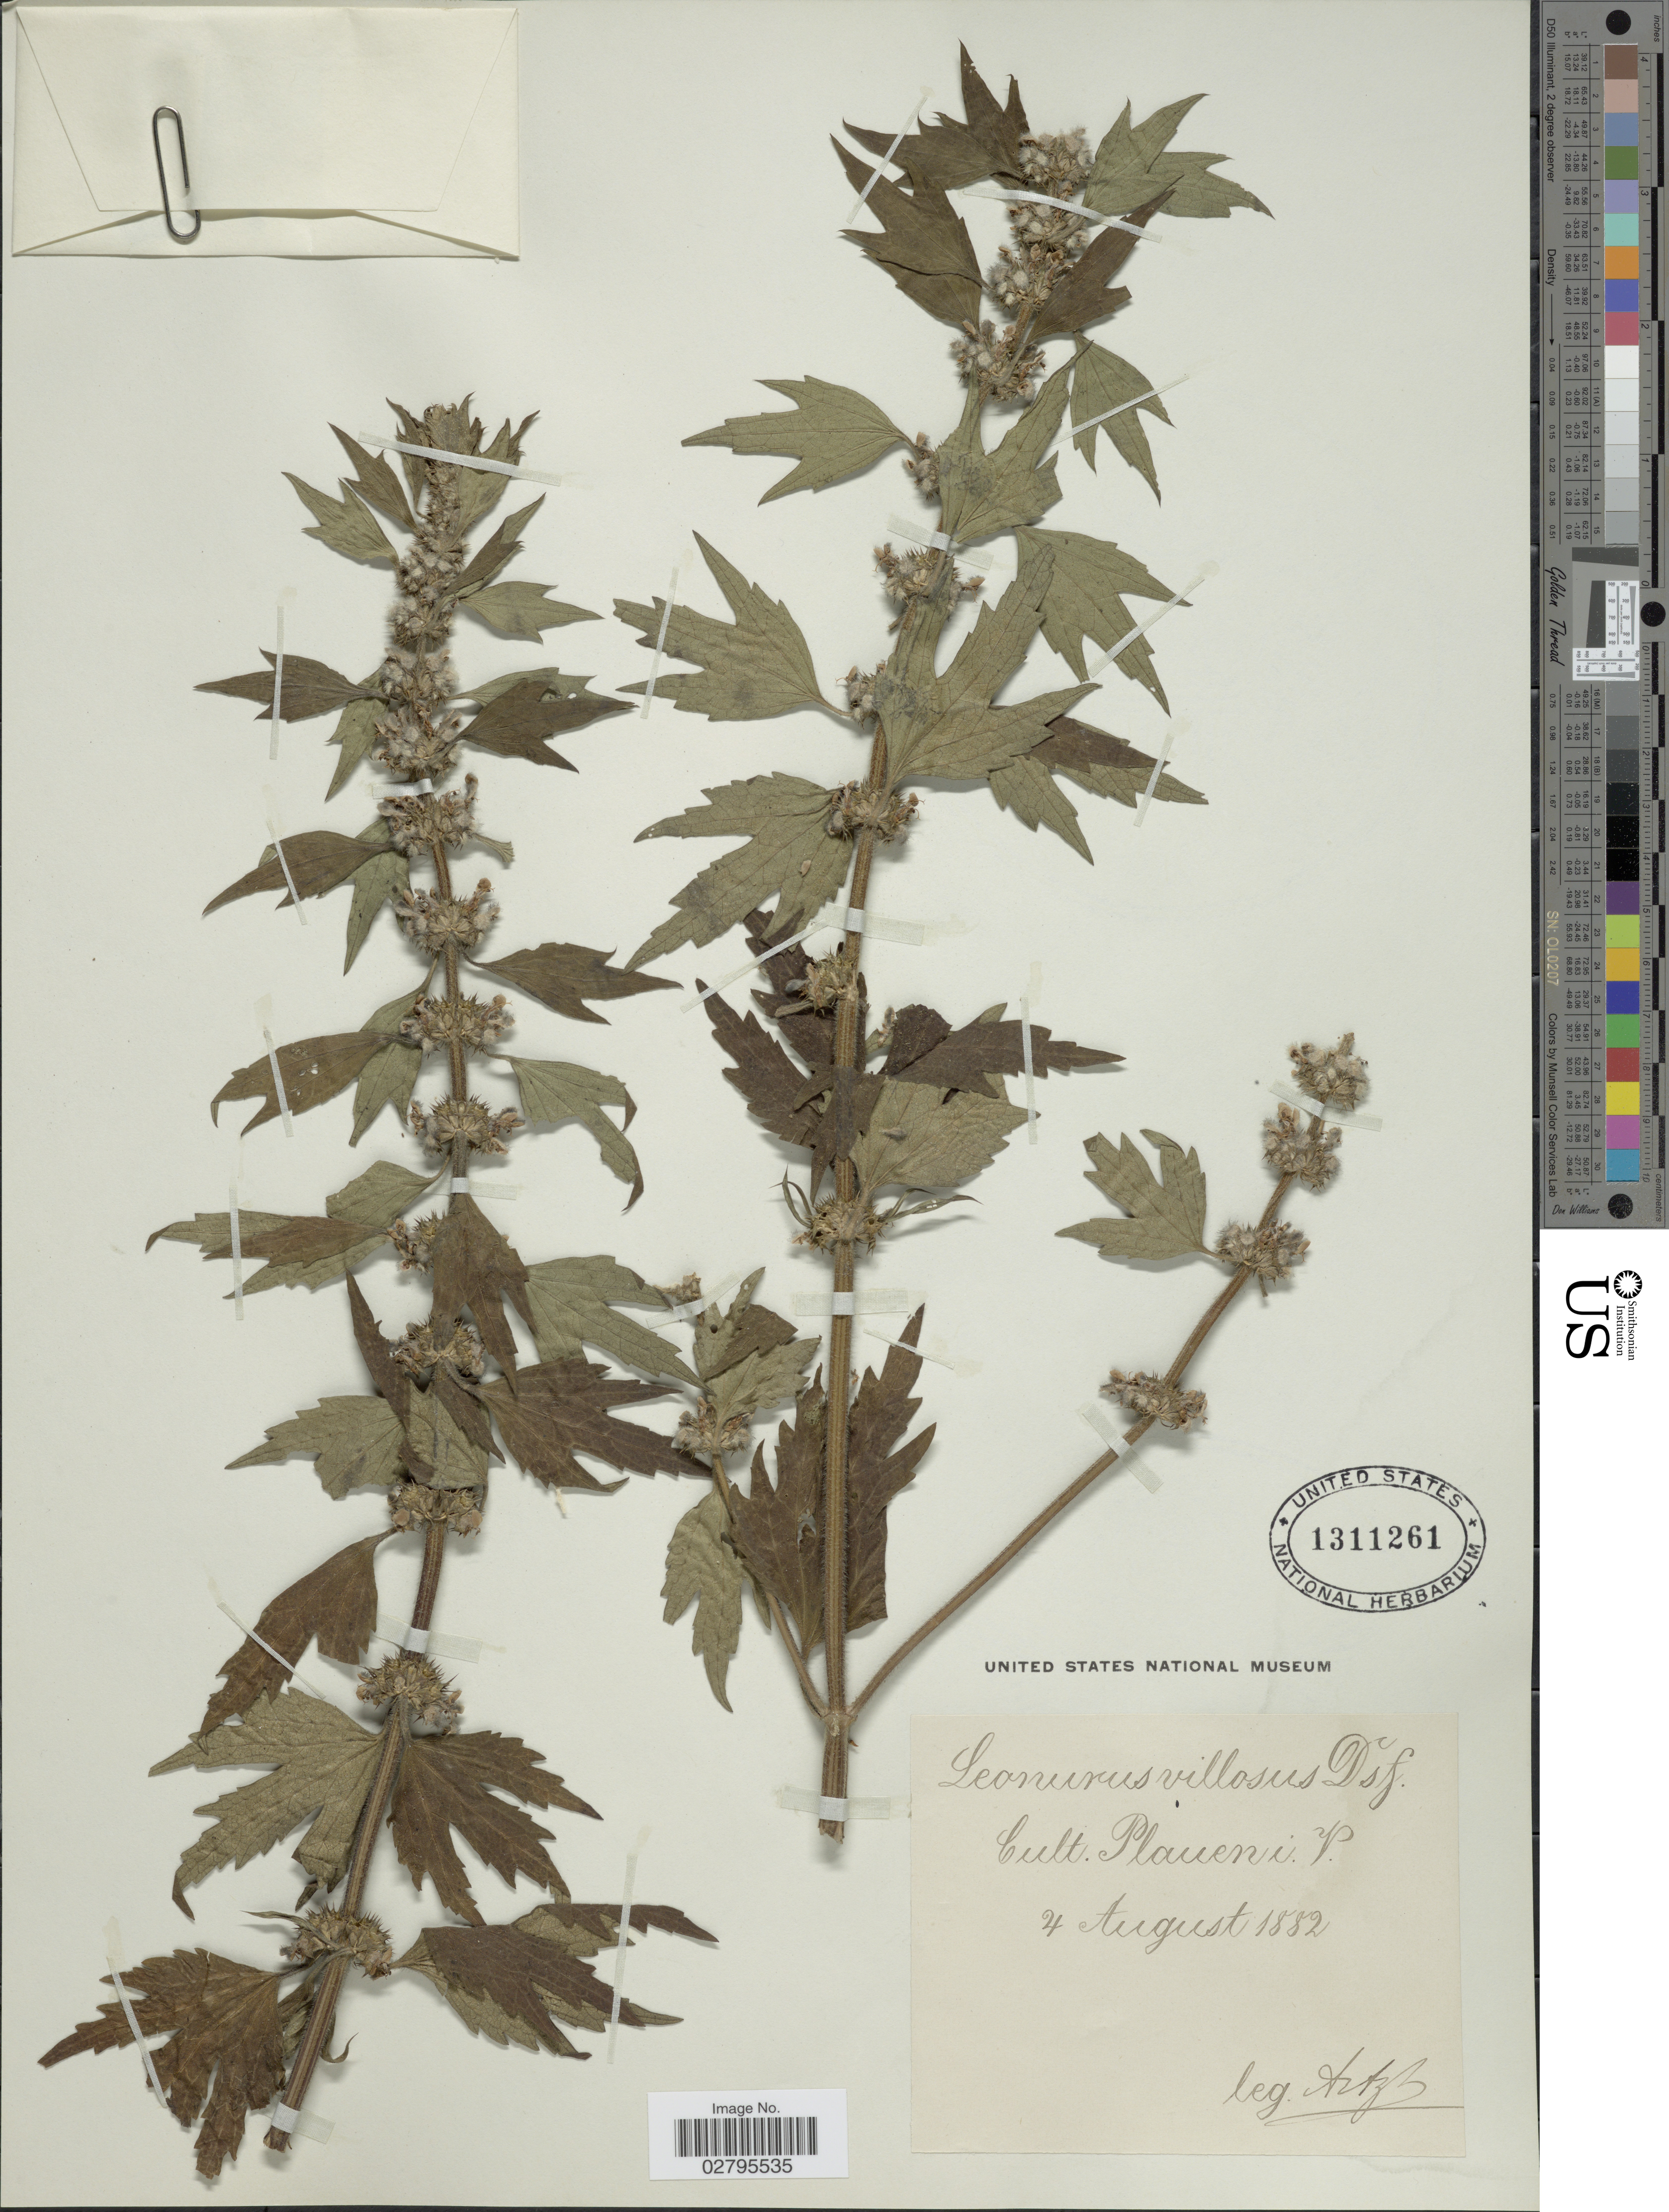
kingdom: Plantae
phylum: Tracheophyta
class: Magnoliopsida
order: Lamiales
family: Lamiaceae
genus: Leonurus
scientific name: Leonurus quinquelobatus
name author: Gilib.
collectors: -. Artzb.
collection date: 1882-08-04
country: Germany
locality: Cult. Plaueni V.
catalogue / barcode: US 1311261